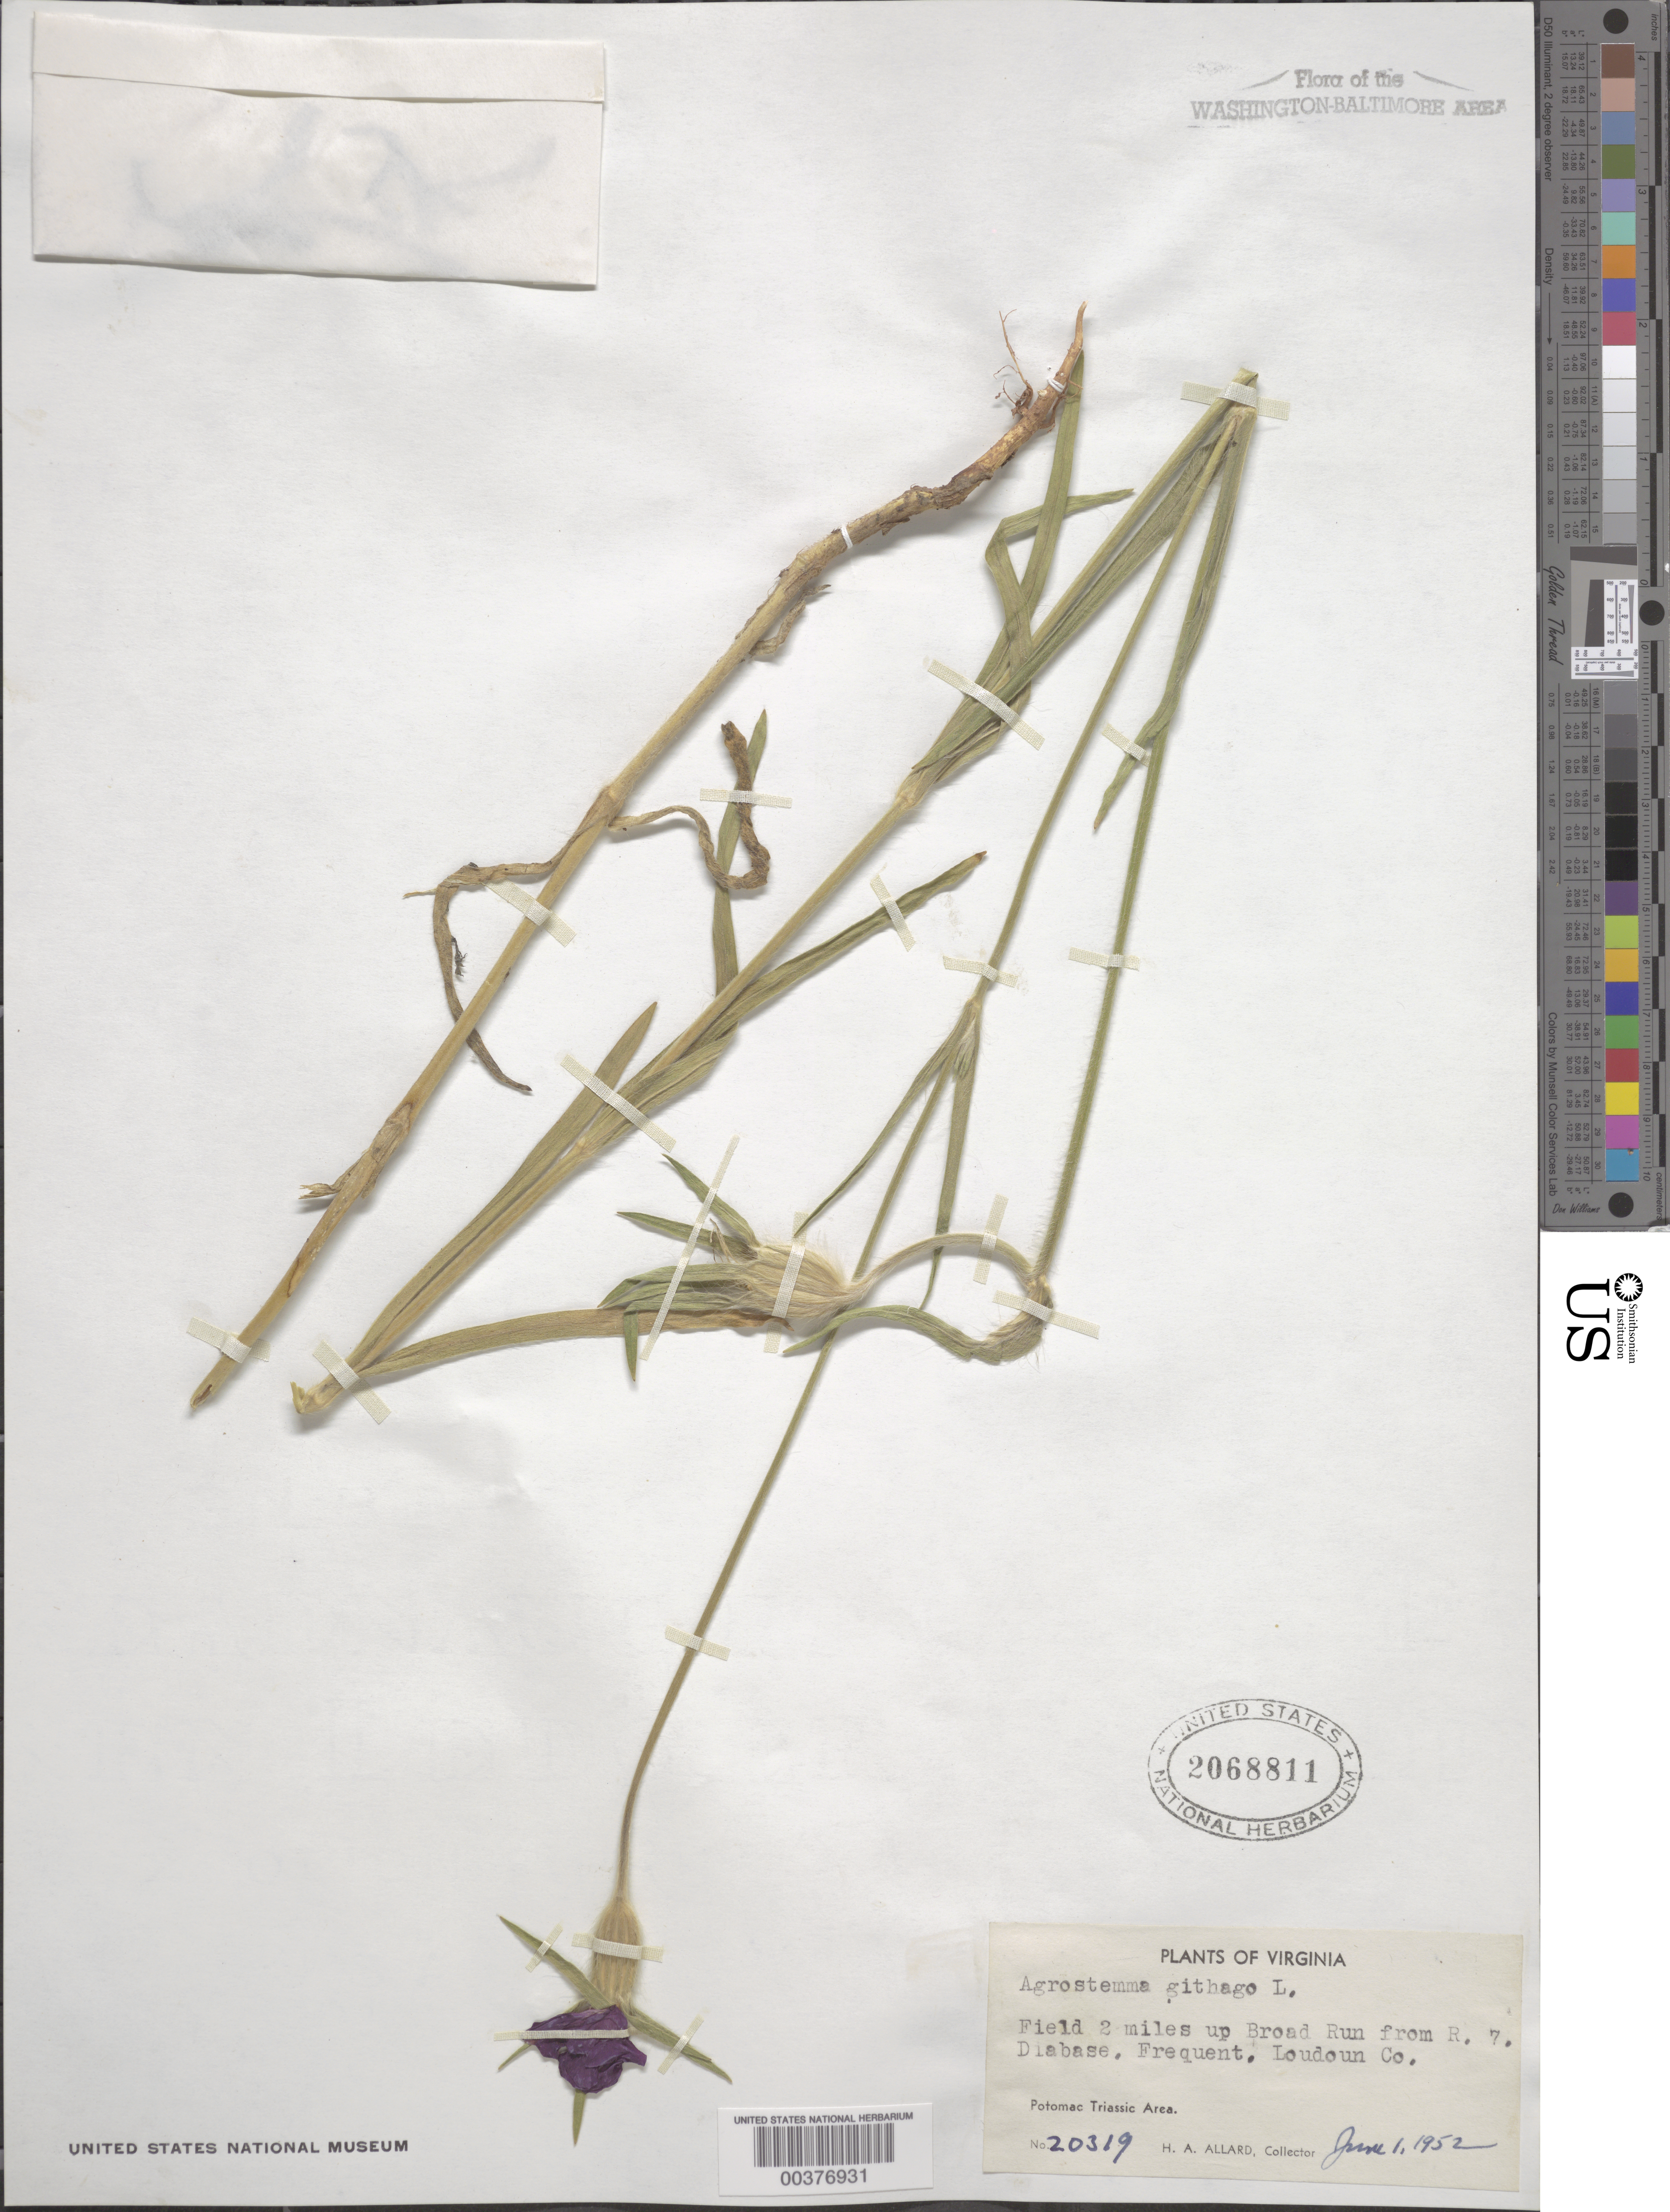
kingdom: Plantae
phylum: Tracheophyta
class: Magnoliopsida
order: Caryophyllales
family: Caryophyllaceae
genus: Agrostemma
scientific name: Agrostemma githago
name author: L.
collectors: H. A. Allard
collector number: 20319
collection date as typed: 01 Jun 1952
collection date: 1952-06-01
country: United States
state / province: Virginia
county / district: Loudoun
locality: Upstream from Route 7 on Broad Run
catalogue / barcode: US 2068811